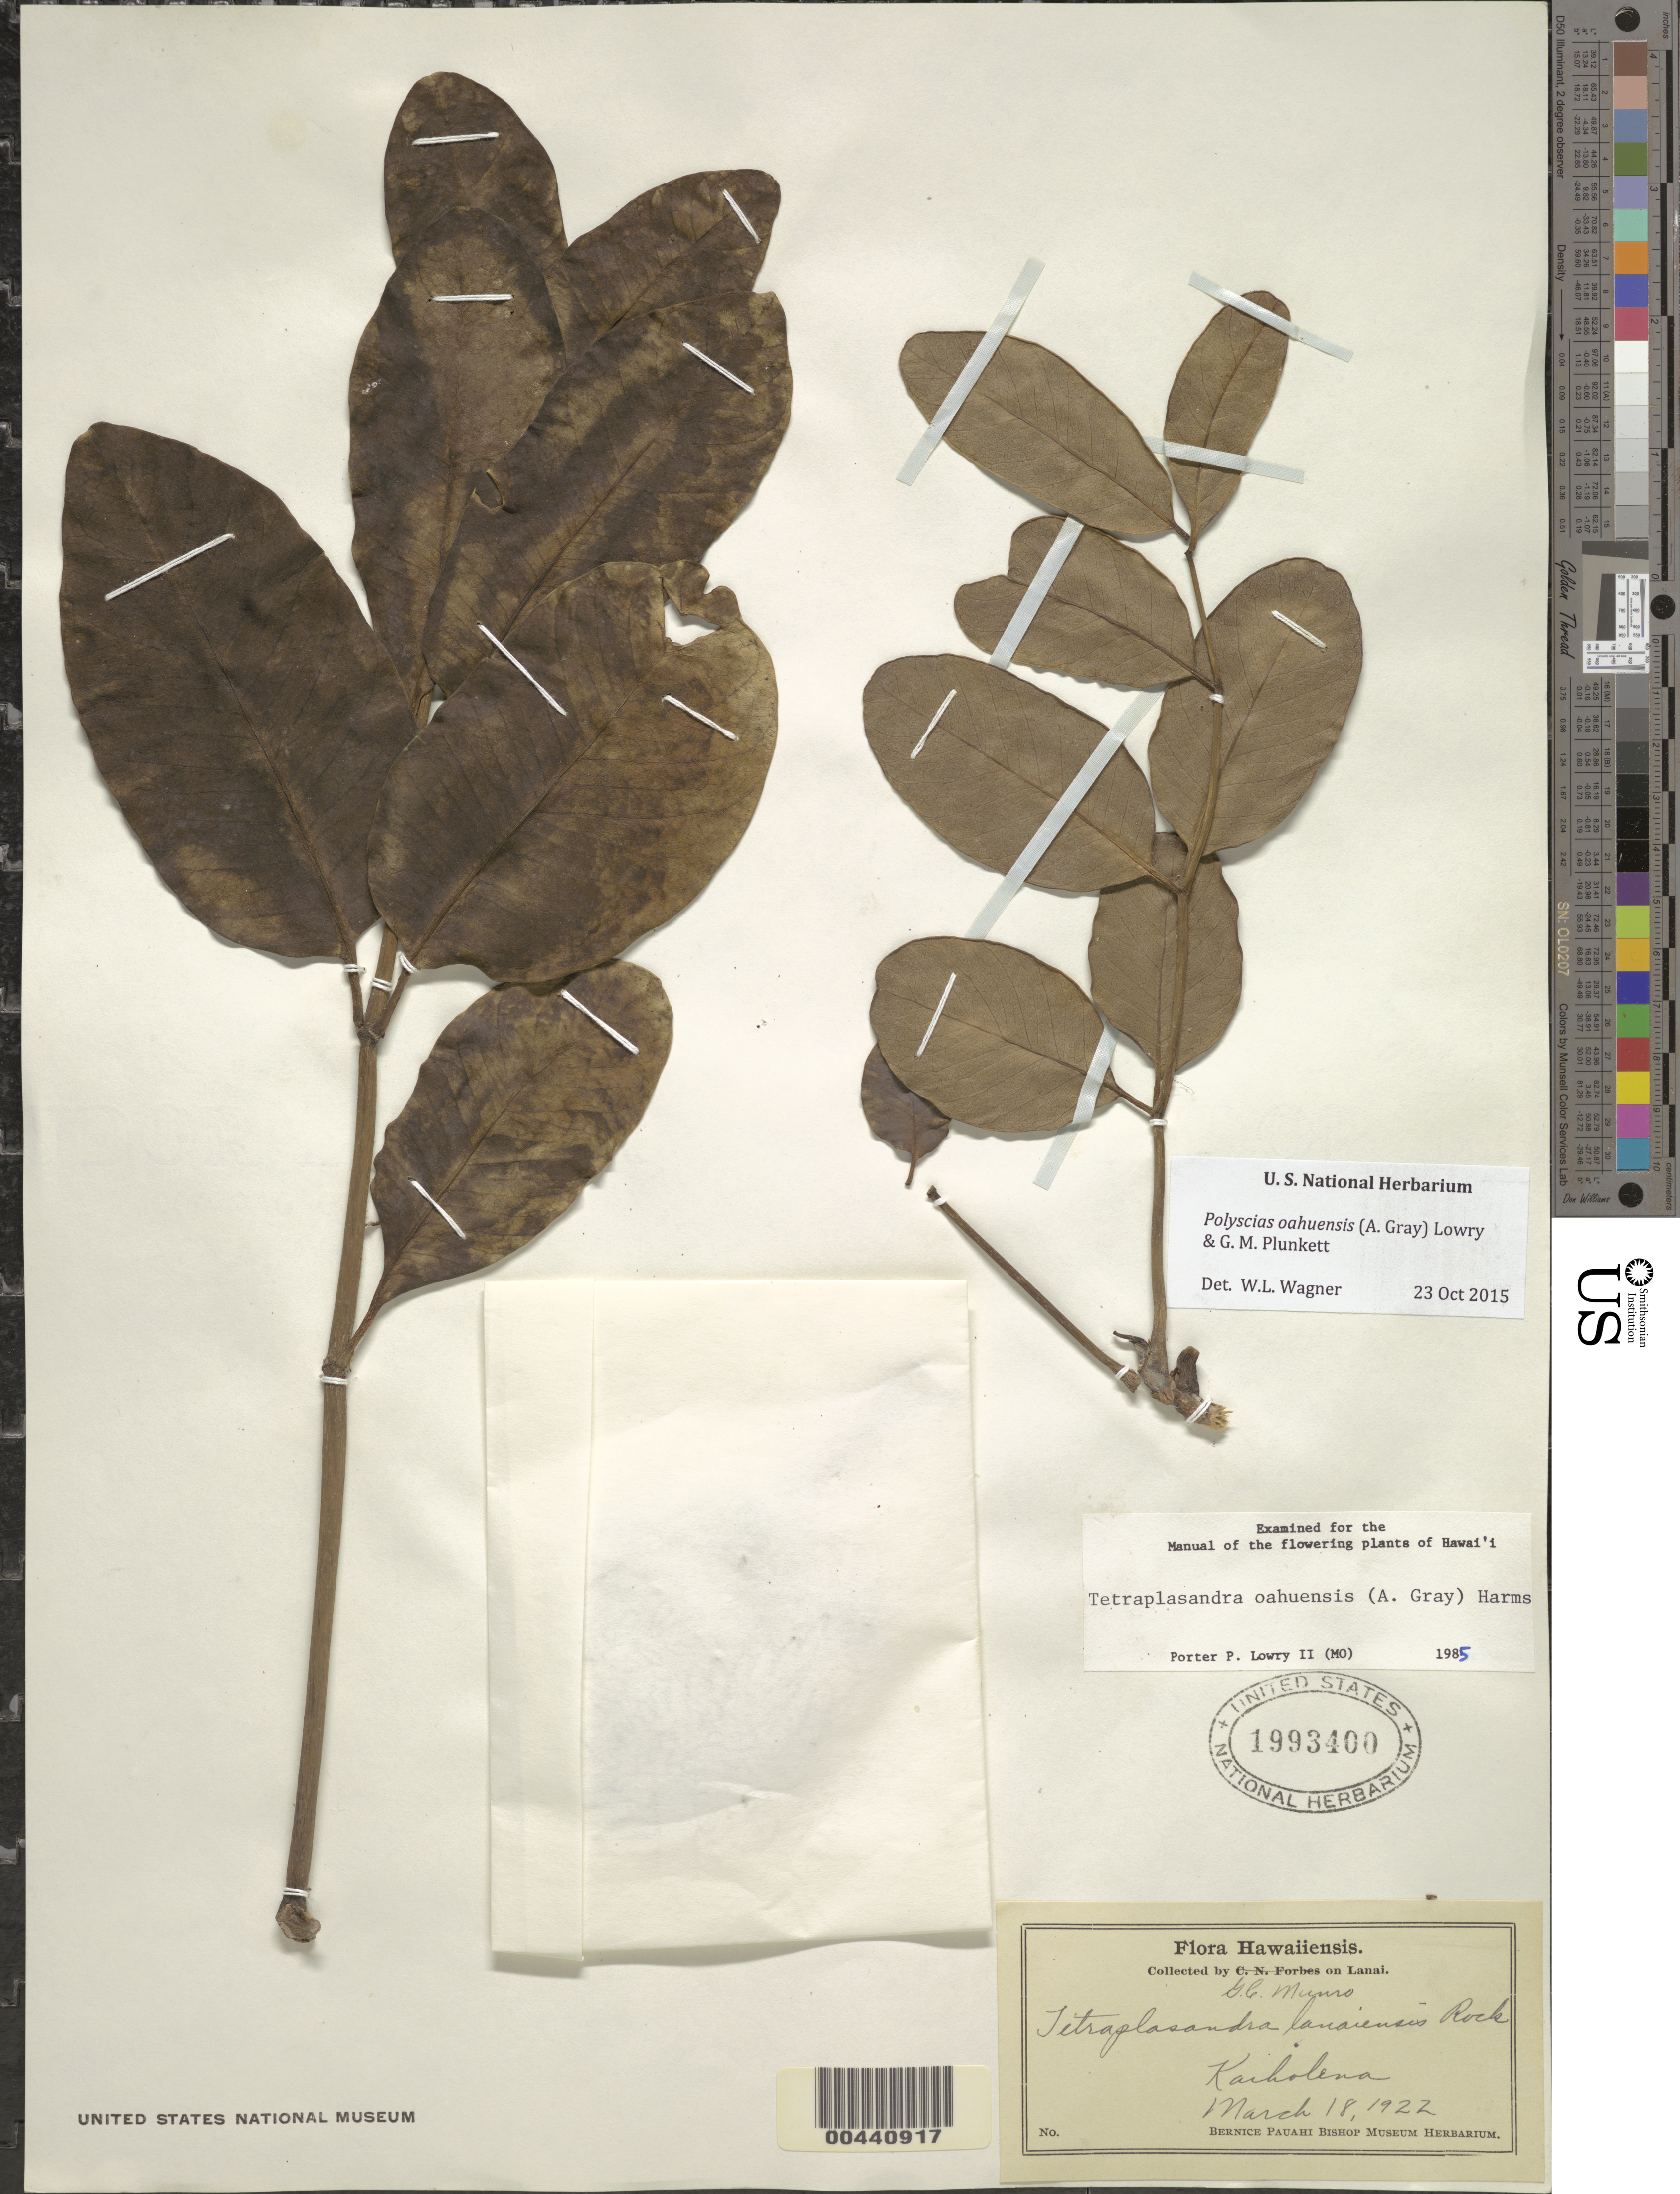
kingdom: Plantae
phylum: Tracheophyta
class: Magnoliopsida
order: Apiales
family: Araliaceae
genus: Polyscias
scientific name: Polyscias oahuensis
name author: (A. Gray) Lowry & G. M. Plunkett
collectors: G. C. Munro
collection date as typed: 18 Mar 1922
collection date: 1922-03-18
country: United States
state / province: Hawaii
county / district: Maui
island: Lana'i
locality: Kaiholena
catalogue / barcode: US 1993400